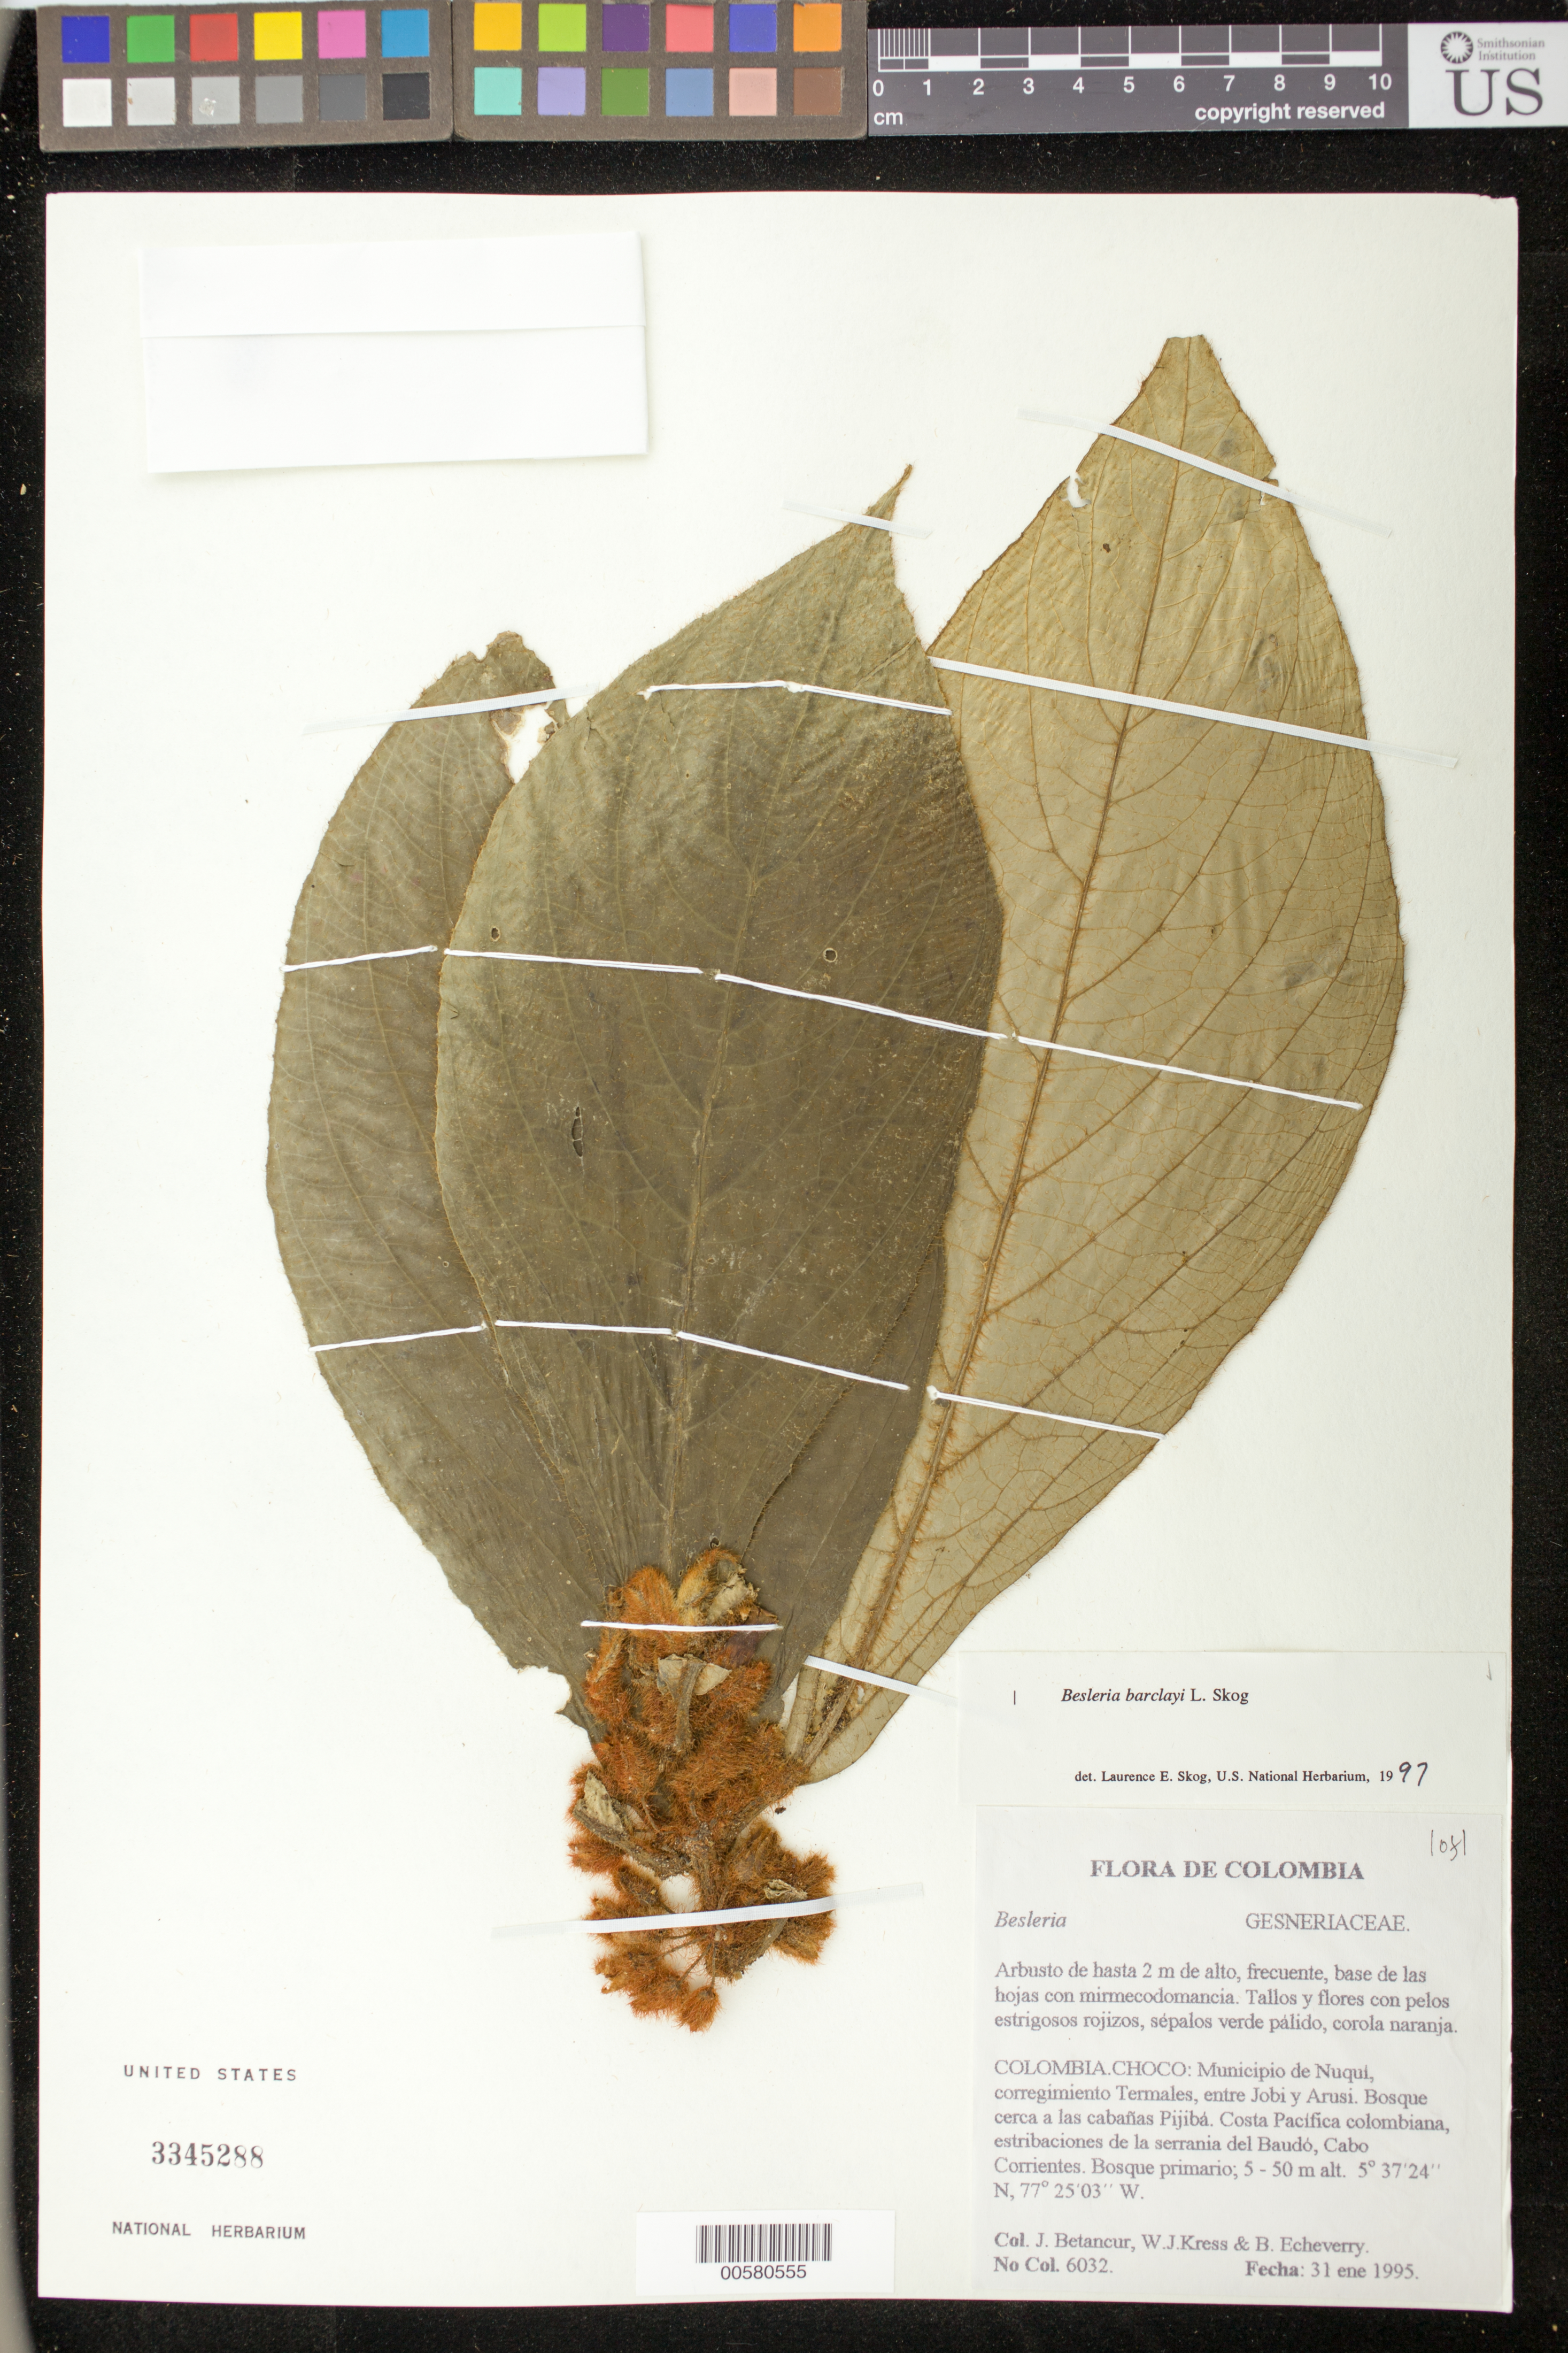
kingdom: Plantae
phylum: Tracheophyta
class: Magnoliopsida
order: Lamiales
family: Gesneriaceae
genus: Besleria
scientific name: Besleria barclayi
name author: L.E. Skog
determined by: Skog, Laurence E.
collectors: J. C. Betancur, W. J. Kress & B. Echeverry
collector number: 6032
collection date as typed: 31 Jan 1995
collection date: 1995-01-31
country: Colombia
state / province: Chocó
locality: Mpio. Nuqui, correg. Termales, entre Jobi y Arusi, bosque cerca a las cabañas Pijibá; Costa Pacífica colombiana, estribaciones de la serrania del Baudó, Cabo Corrientes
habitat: Bosque primario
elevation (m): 5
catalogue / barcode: US 3345288